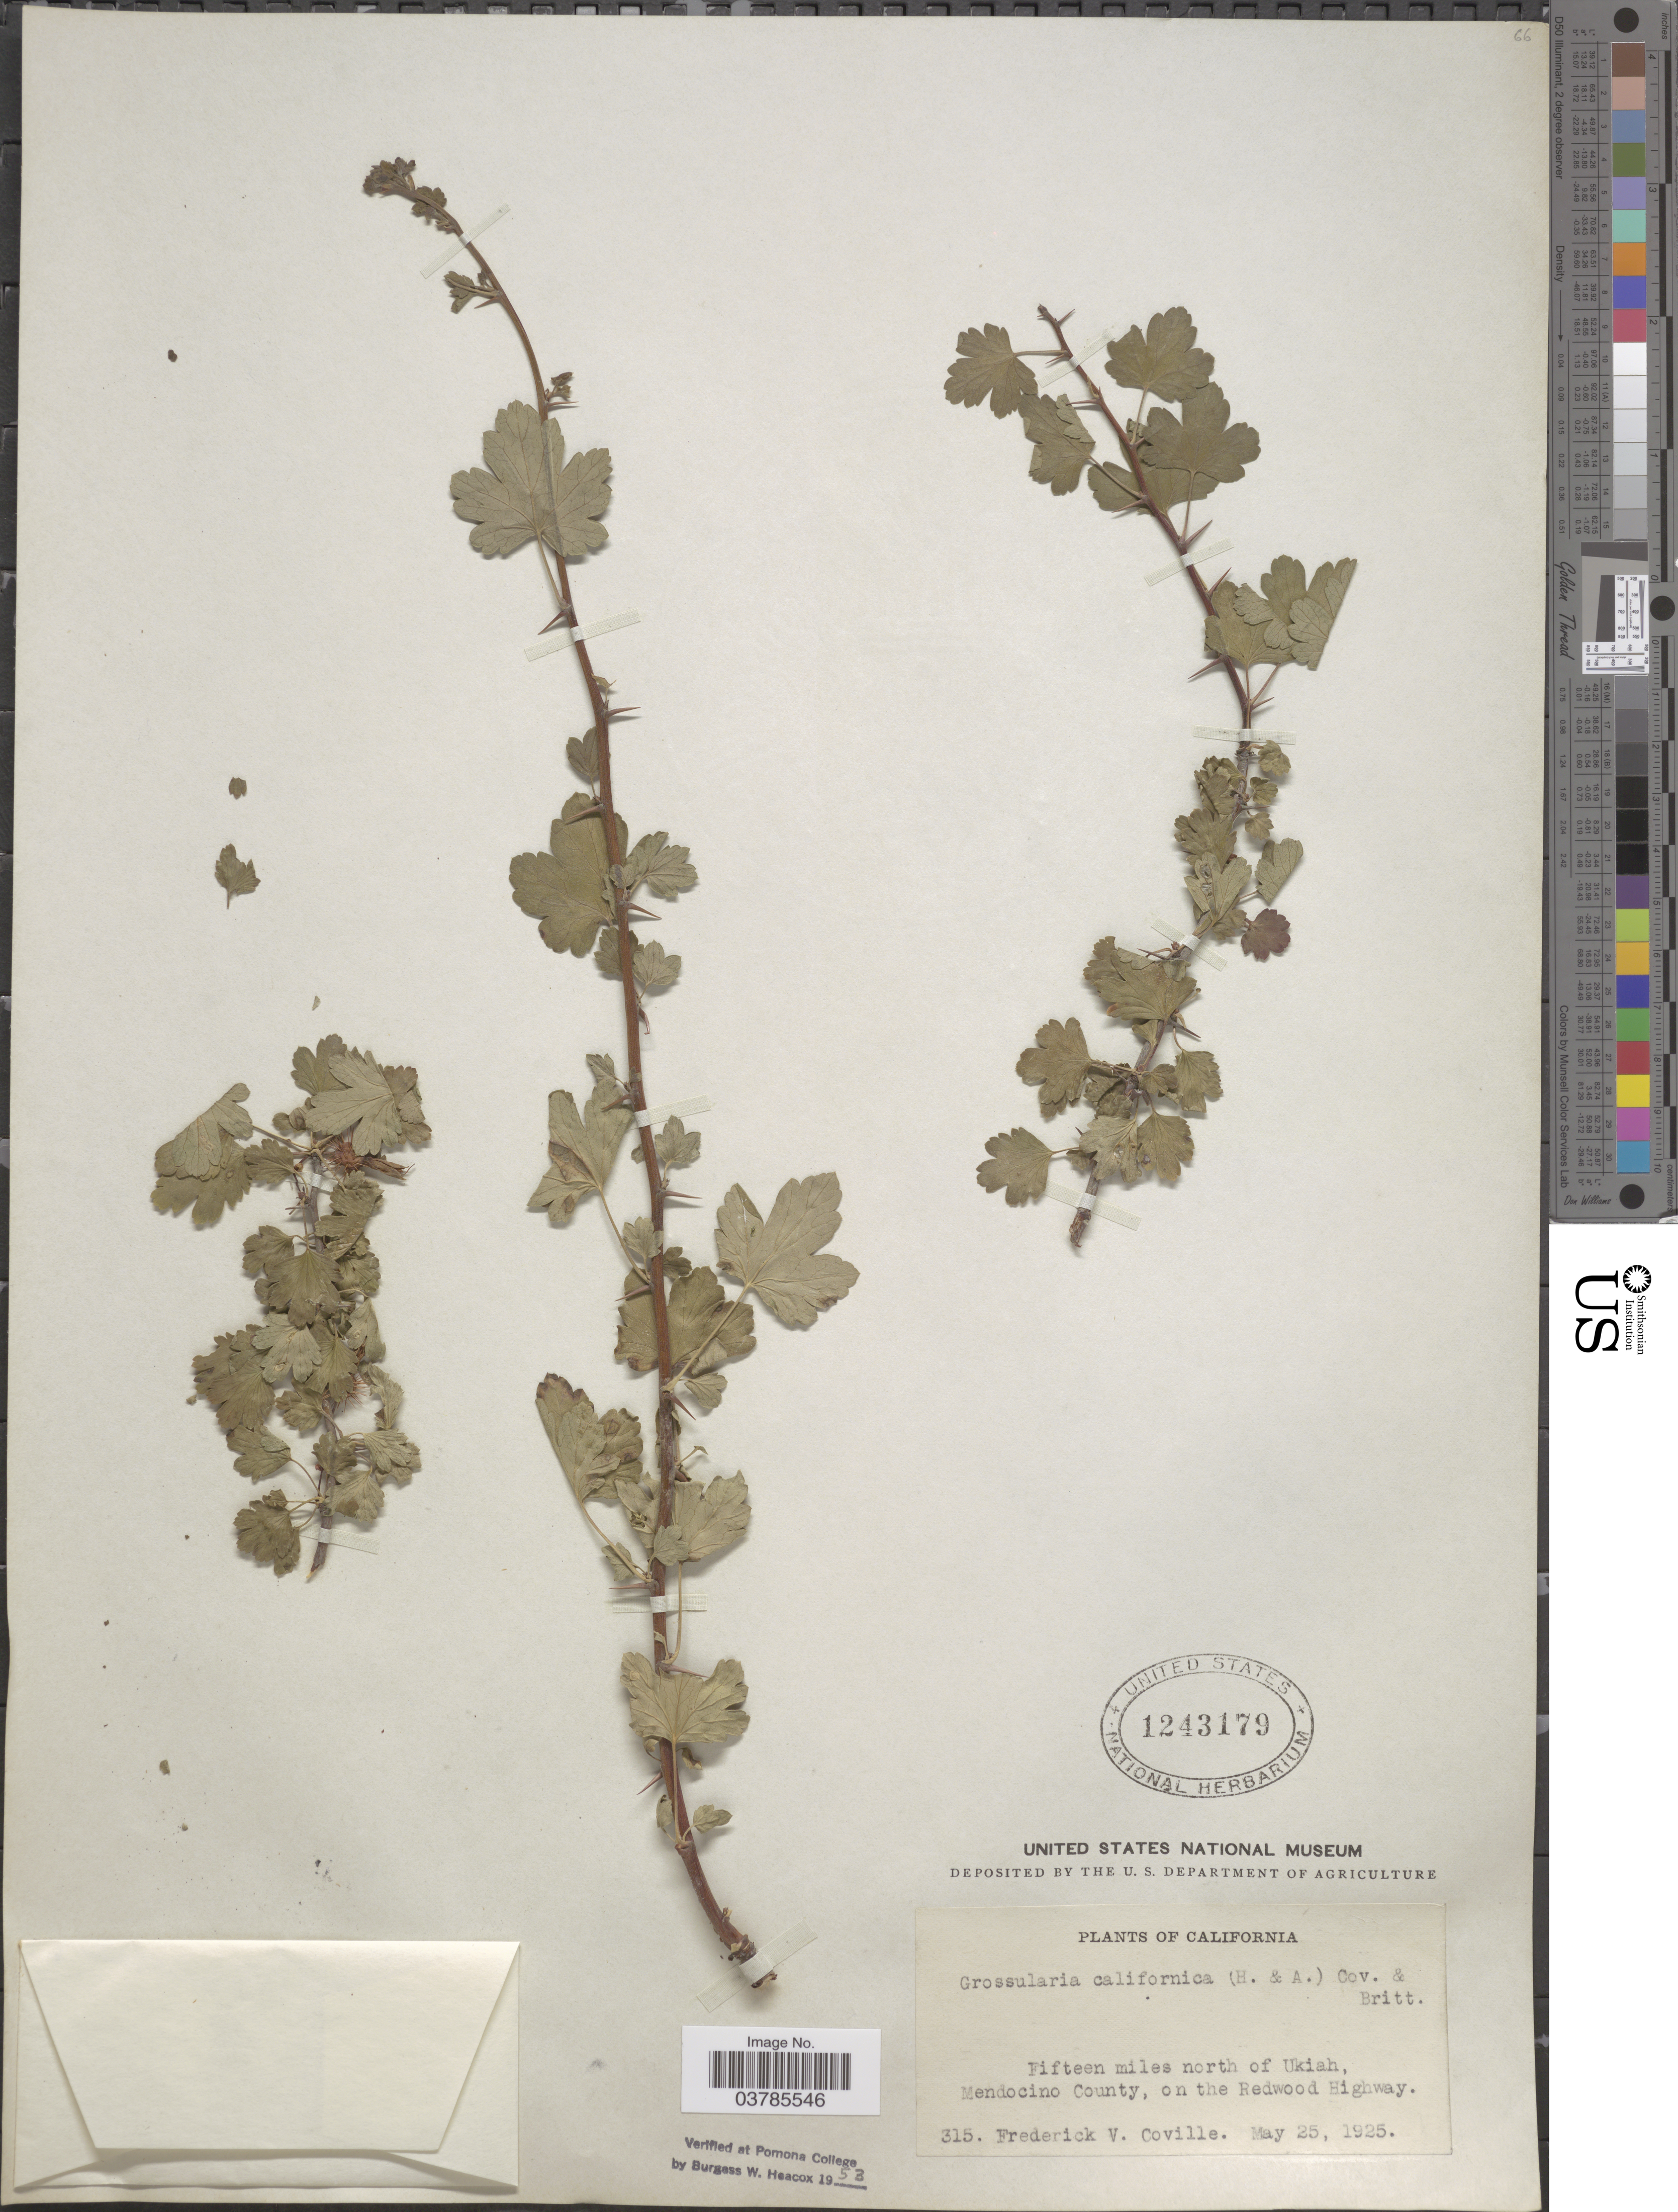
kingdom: Plantae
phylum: Tracheophyta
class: Magnoliopsida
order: Saxifragales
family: Grossulariaceae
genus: Ribes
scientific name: Ribes californicum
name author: Hook. & Arn.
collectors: F. V. Coville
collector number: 315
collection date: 1925-05-25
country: United States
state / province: California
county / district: Mendocino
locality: Fifteen miles north of Ukiah, Mendocino County, on the Redwood Highway.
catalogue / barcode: US 1243179